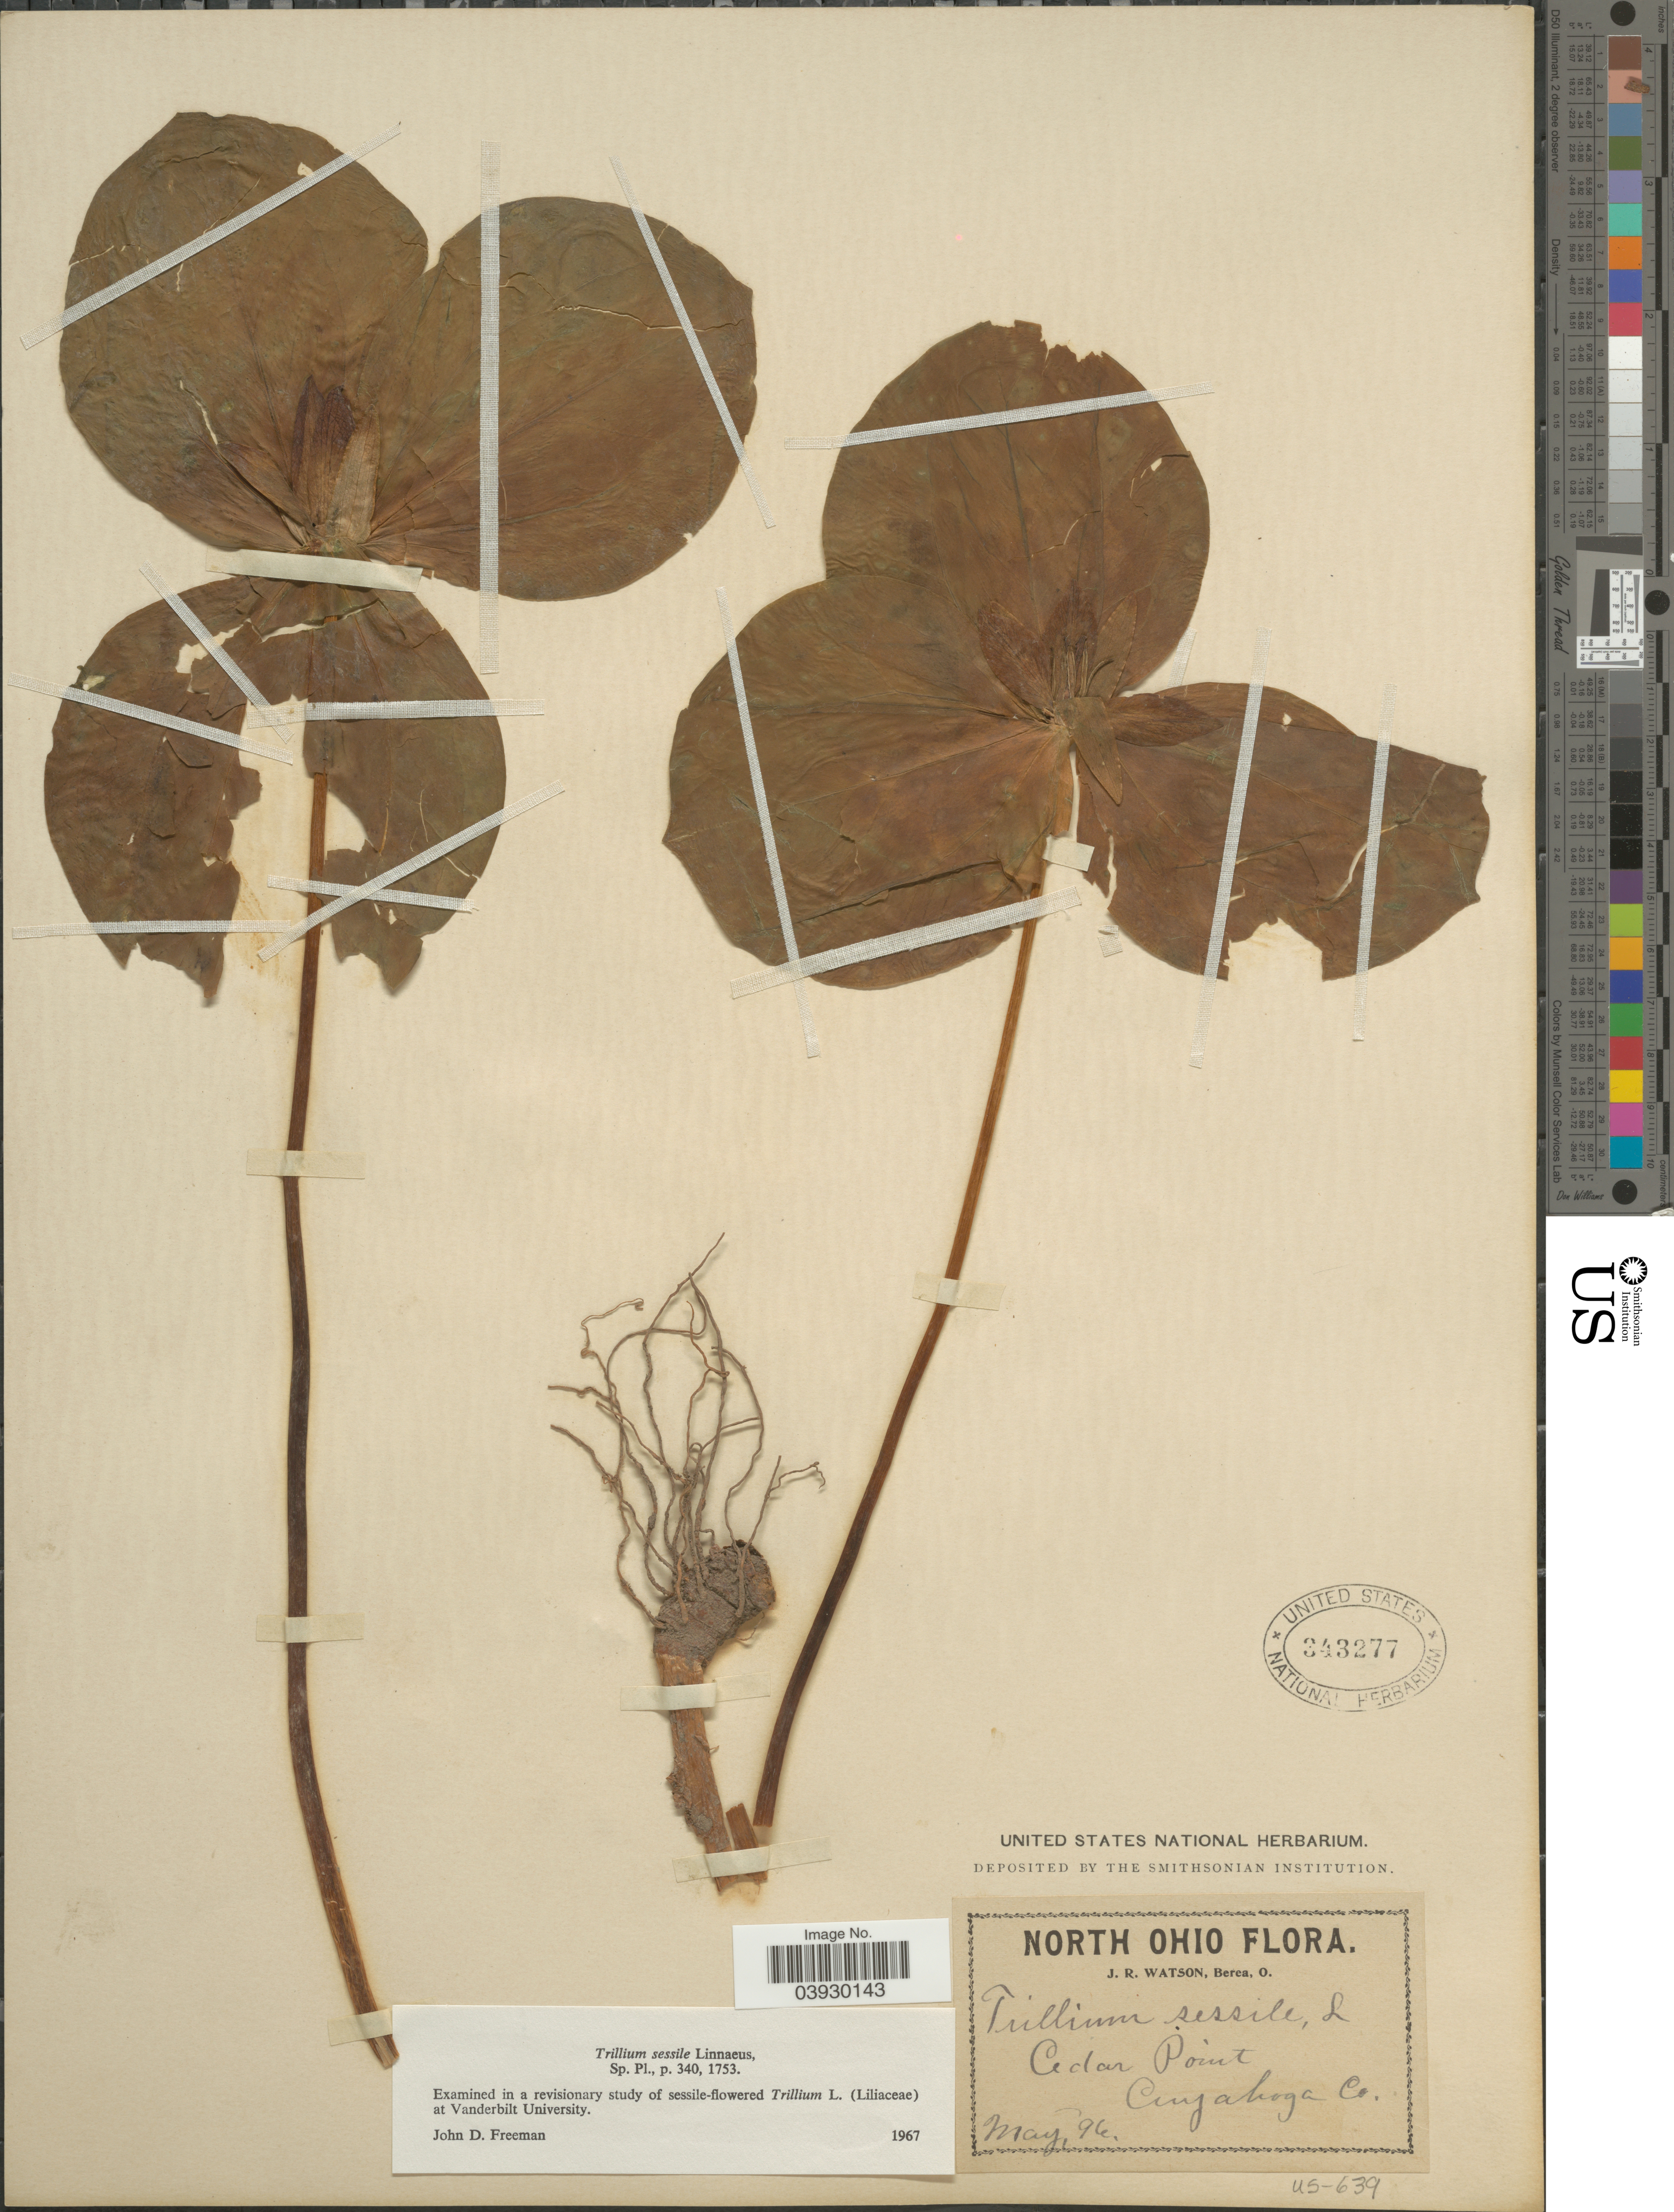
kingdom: Plantae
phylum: Tracheophyta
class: Liliopsida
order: Liliales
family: Melanthiaceae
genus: Trillium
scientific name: Trillium sessile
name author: L.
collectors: J. R. Watson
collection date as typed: Transcribed d/m/y: /5/96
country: United States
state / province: Ohio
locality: North Ohio. Cedar Point. Cuyahoga Co.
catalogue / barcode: US 343277